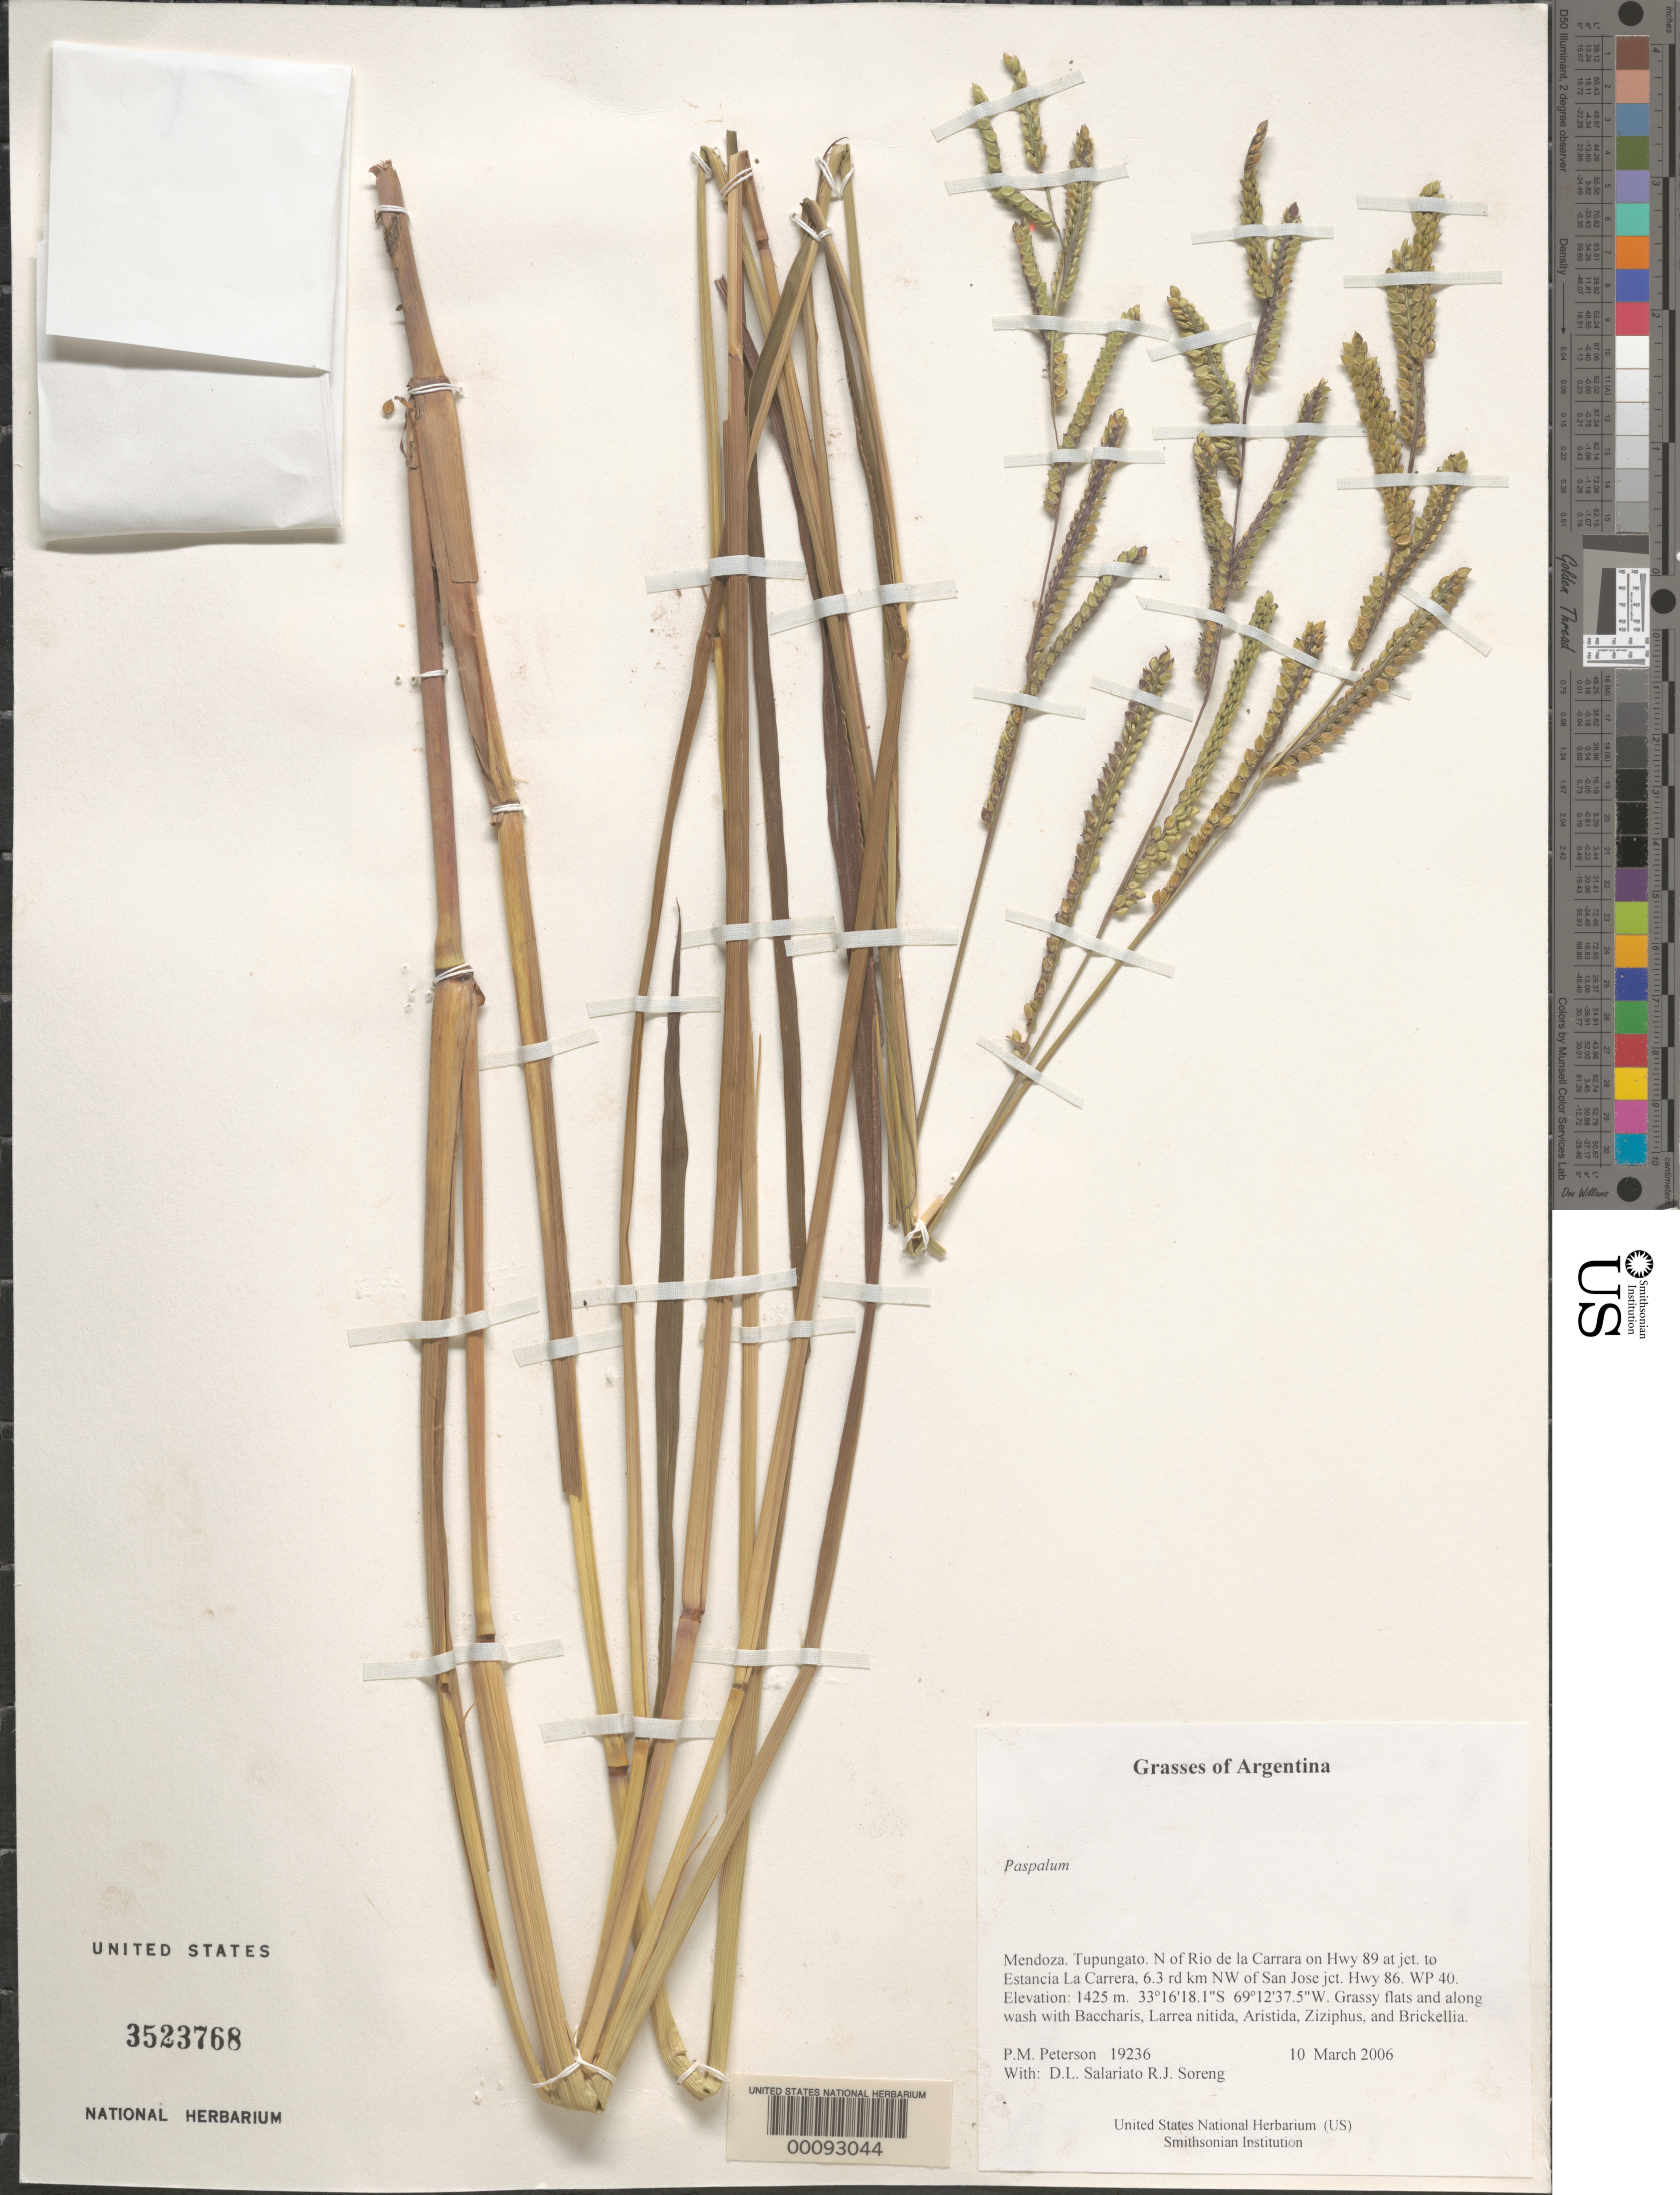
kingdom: Plantae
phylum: Tracheophyta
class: Liliopsida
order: Poales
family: Poaceae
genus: Paspalum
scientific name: Paspalum sp.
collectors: P. M. Peterson, R. J. Soreng, D. Salariato & A. Panizza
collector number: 19236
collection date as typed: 10 Mar 2006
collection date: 2006-03-10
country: Argentina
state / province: Mendoza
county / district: Tupungato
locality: N of Rio de la Carrara on Hwy 89 at jct. to Estancia La Carrera, 6.3 rd km NW of San Jose jct. Hwy 86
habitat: Grassy flats and along wash with Baccharis, Larrea nitida, Aristida, Ziziphus, and Brickellia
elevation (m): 1425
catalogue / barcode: US 3523768